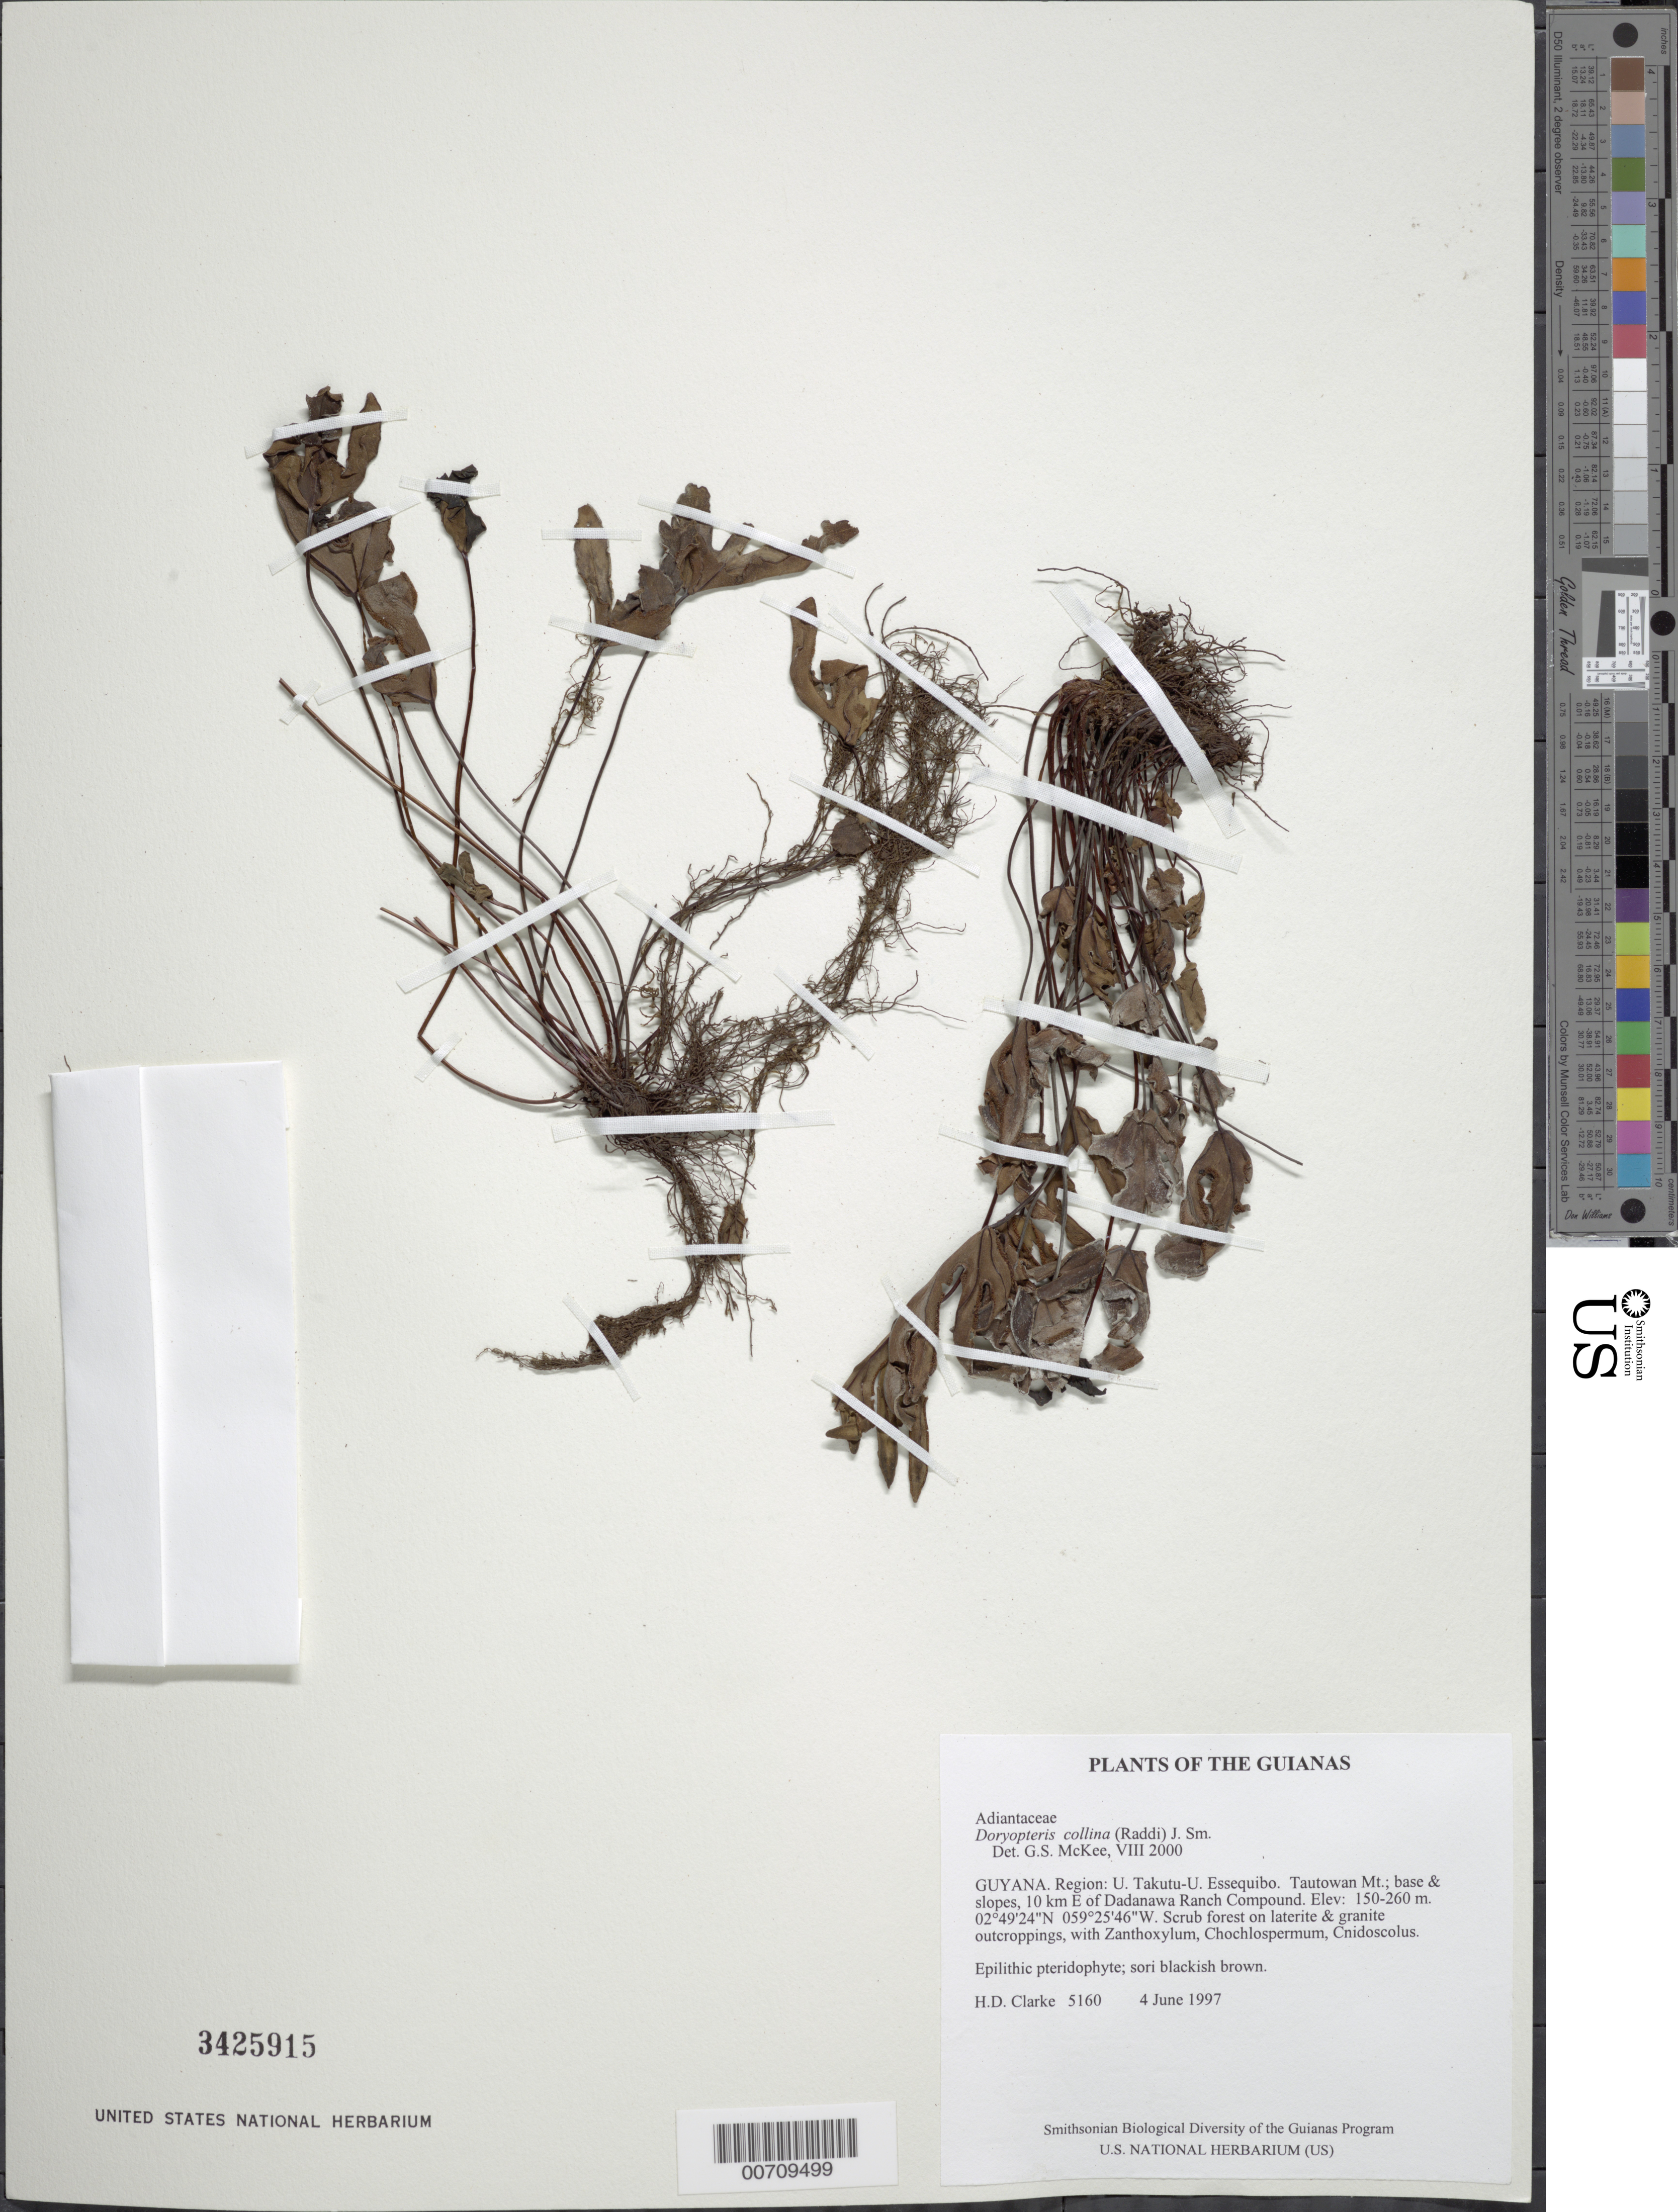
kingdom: Plantae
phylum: Tracheophyta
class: Polypodiopsida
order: Polypodiales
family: Pteridaceae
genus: Doryopteris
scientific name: Doryopteris collina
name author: (Raddi) J. Sm.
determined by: McKee, G. S., (US), NMNH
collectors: H. D. Clarke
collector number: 5160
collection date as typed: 4 June 1997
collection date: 1997-06-04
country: Guyana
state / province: U. Takutu-U. Essequibo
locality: Tautowan Mt.; base & slopes, 10 km E of Dadanawa Ranch Compound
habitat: Scrub forest on laterite & granite outcroppings, with Zanthoxylum, Chochlospermum, Cnidoscolus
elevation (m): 150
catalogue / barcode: US 3425915